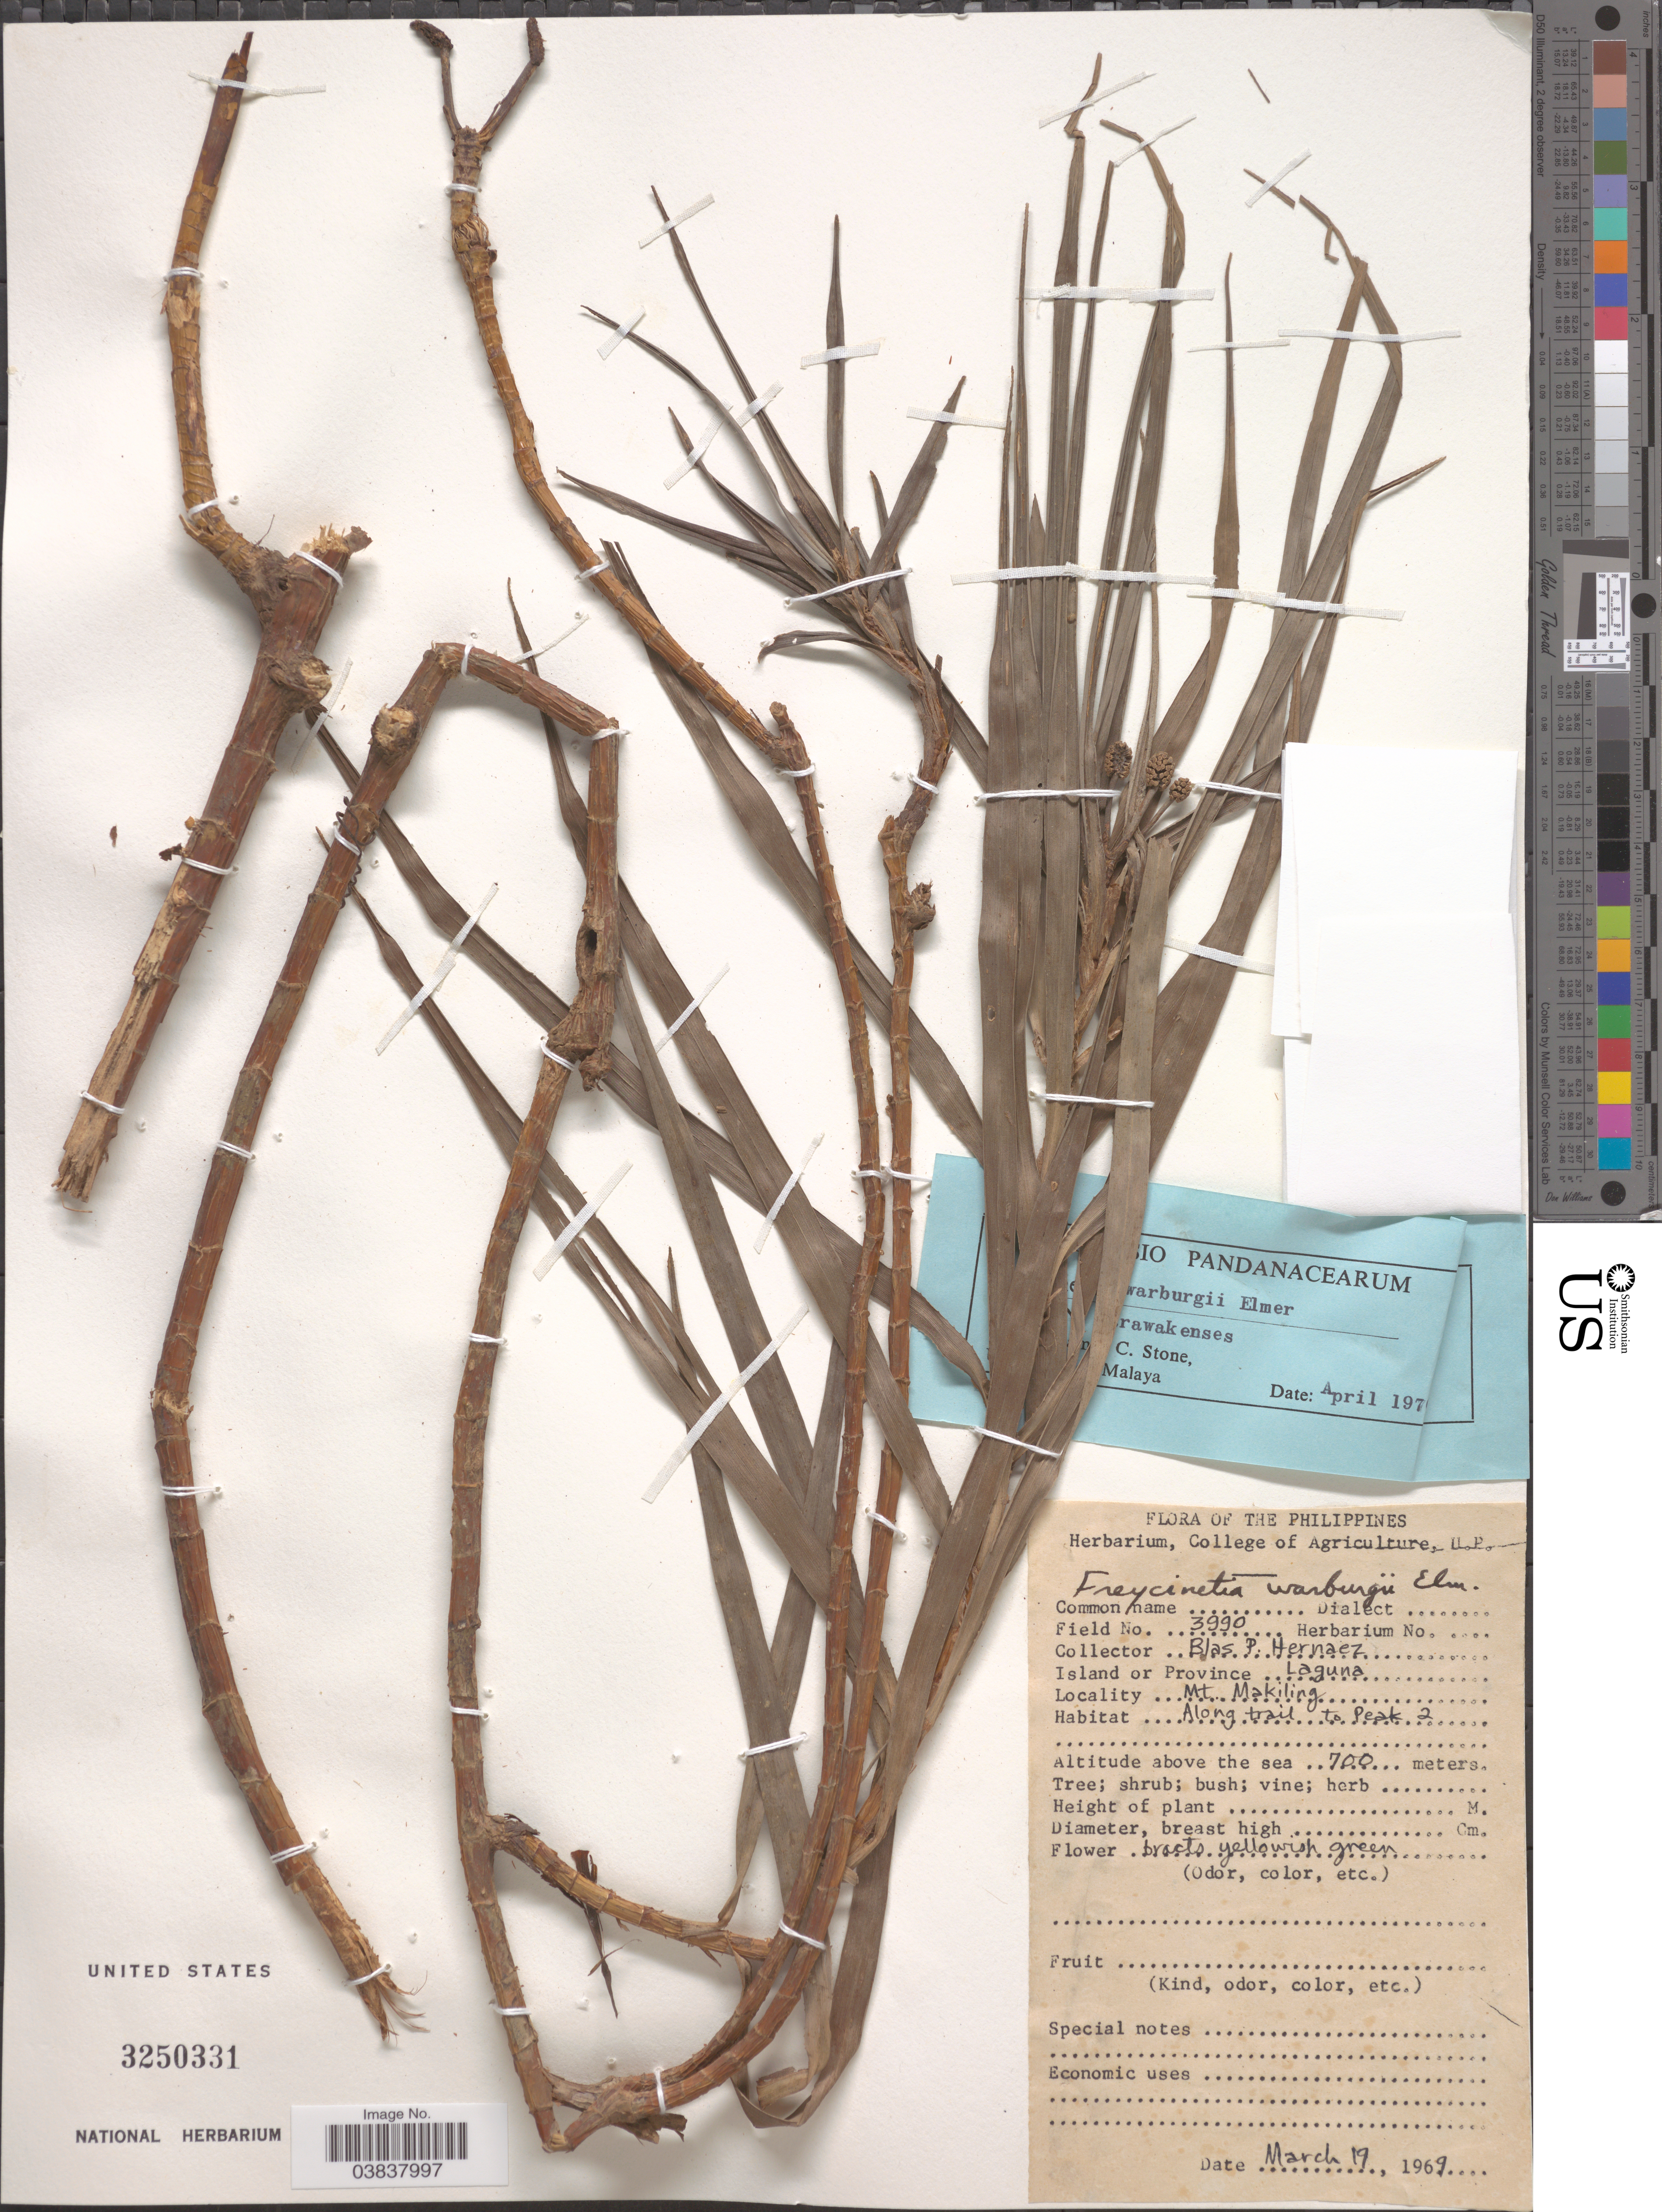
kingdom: Plantae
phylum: Tracheophyta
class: Liliopsida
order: Pandanales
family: Pandanaceae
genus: Freycinetia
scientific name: Freycinetia warburgii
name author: Elmer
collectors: B. Hernaez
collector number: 3990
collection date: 1969-03-19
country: Philippines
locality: Island or Province Laguna, Mt. Makiling, Along trail to Peak 2.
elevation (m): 700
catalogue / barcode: US 3250331